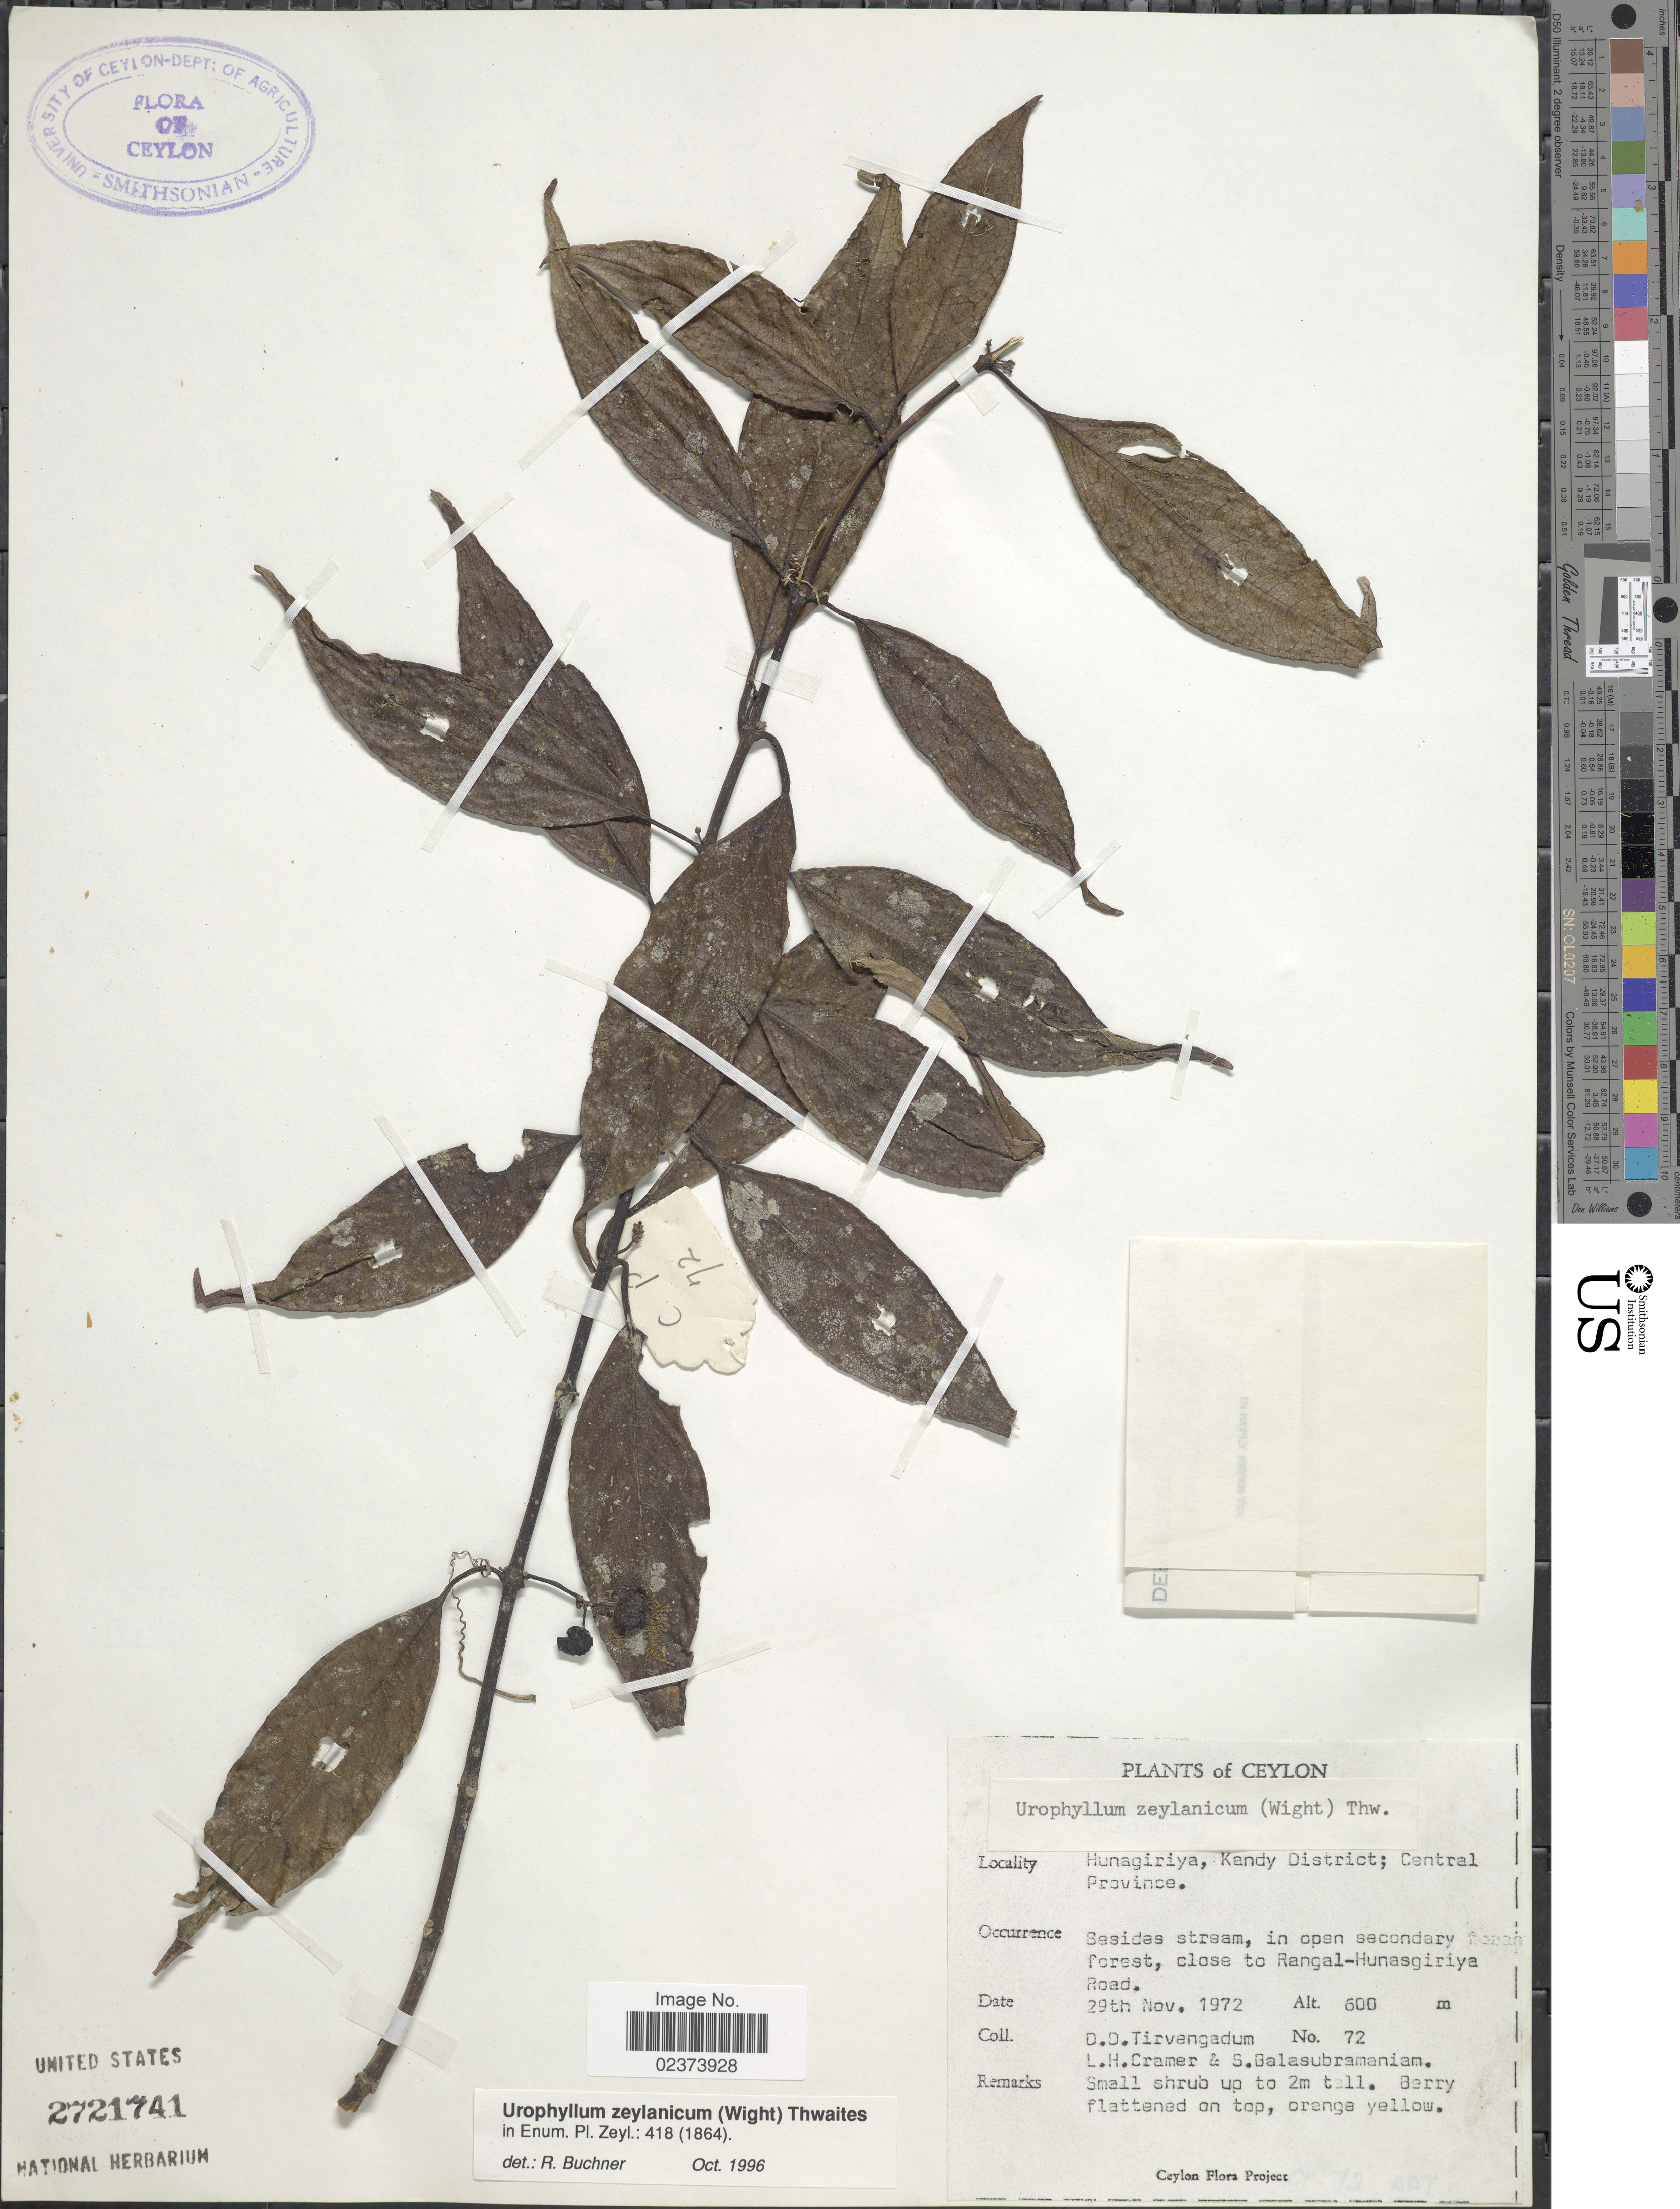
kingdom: Plantae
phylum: Tracheophyta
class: Magnoliopsida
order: Gentianales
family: Rubiaceae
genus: Urophyllum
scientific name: Urophyllum zeylanicum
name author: (Wight) Thwaites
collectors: D. Tirvengadum, L. H. Cramer & S. Galasubramaniam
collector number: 72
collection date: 1972-11-29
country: Sri Lanka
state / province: Central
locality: Ceylon, Hunagiriya, Kandy District, Central Province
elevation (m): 600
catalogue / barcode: US 2721741